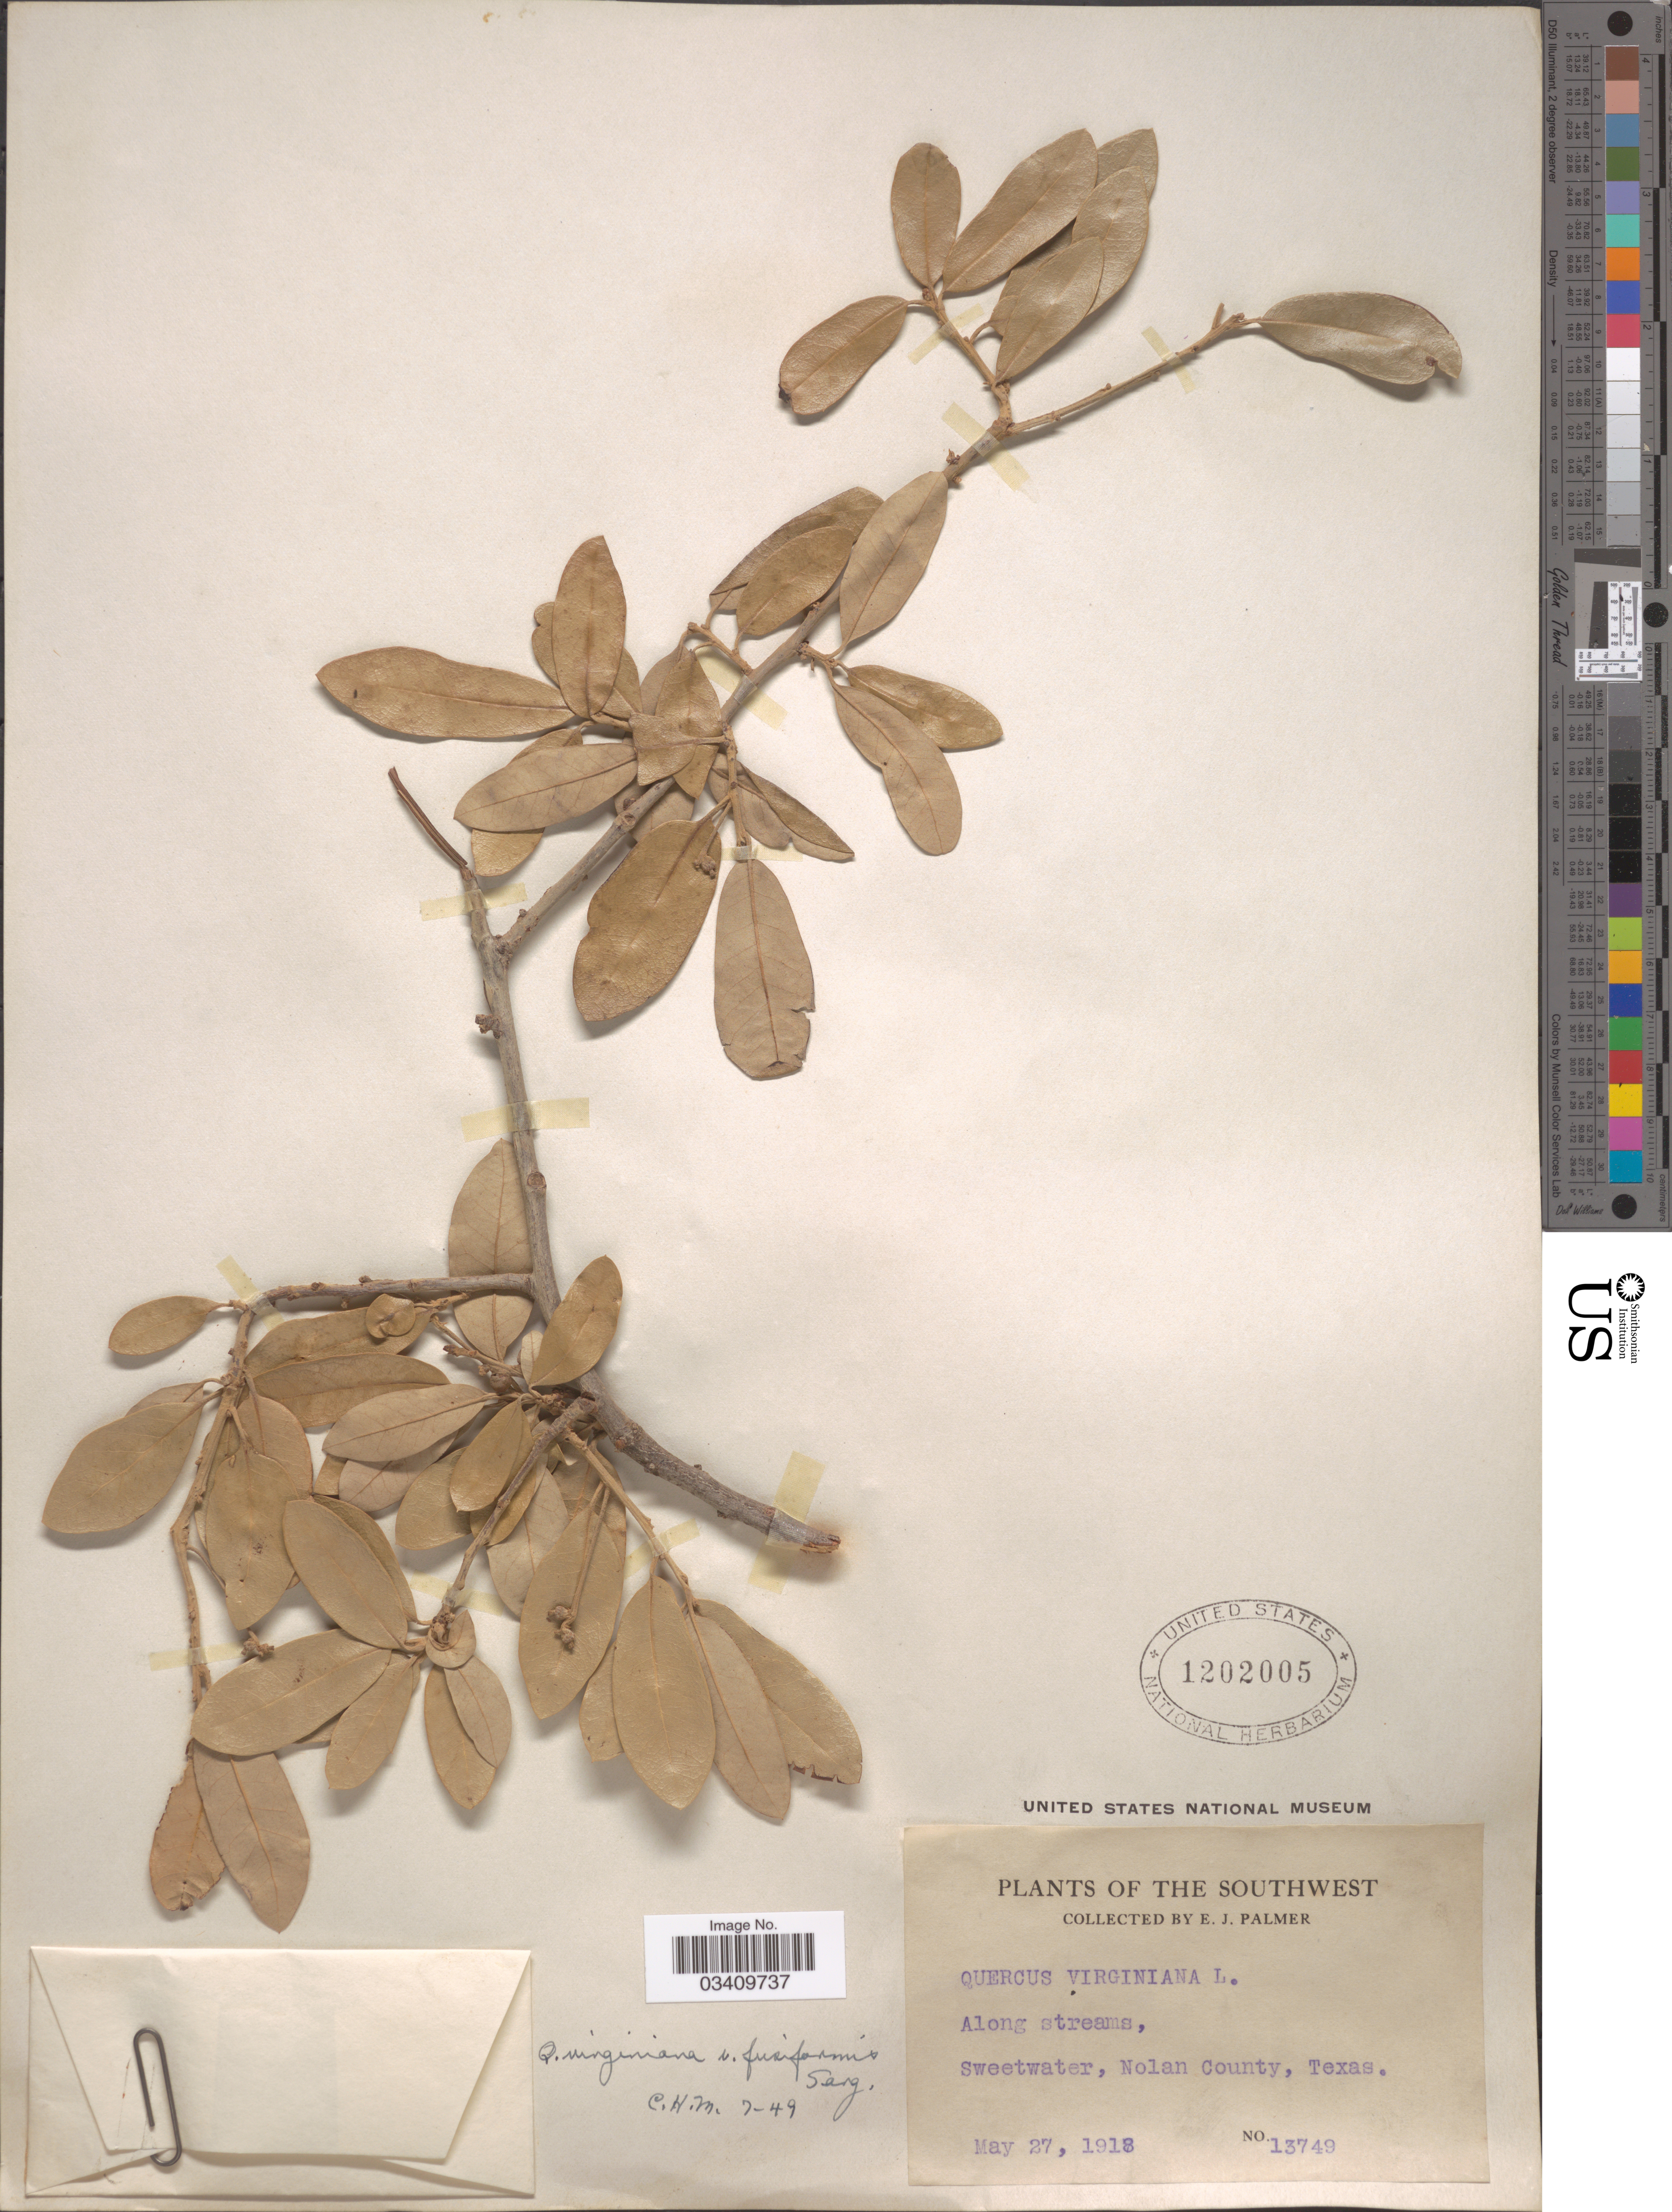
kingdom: Plantae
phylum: Tracheophyta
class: Magnoliopsida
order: Fagales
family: Fagaceae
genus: Quercus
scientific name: Quercus virginiana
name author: Mill.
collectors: E. J. Palmer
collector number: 13749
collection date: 1918-05-27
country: United States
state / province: Texas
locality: Southwest. Sweetwater, Nolan County.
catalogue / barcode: US 1202005